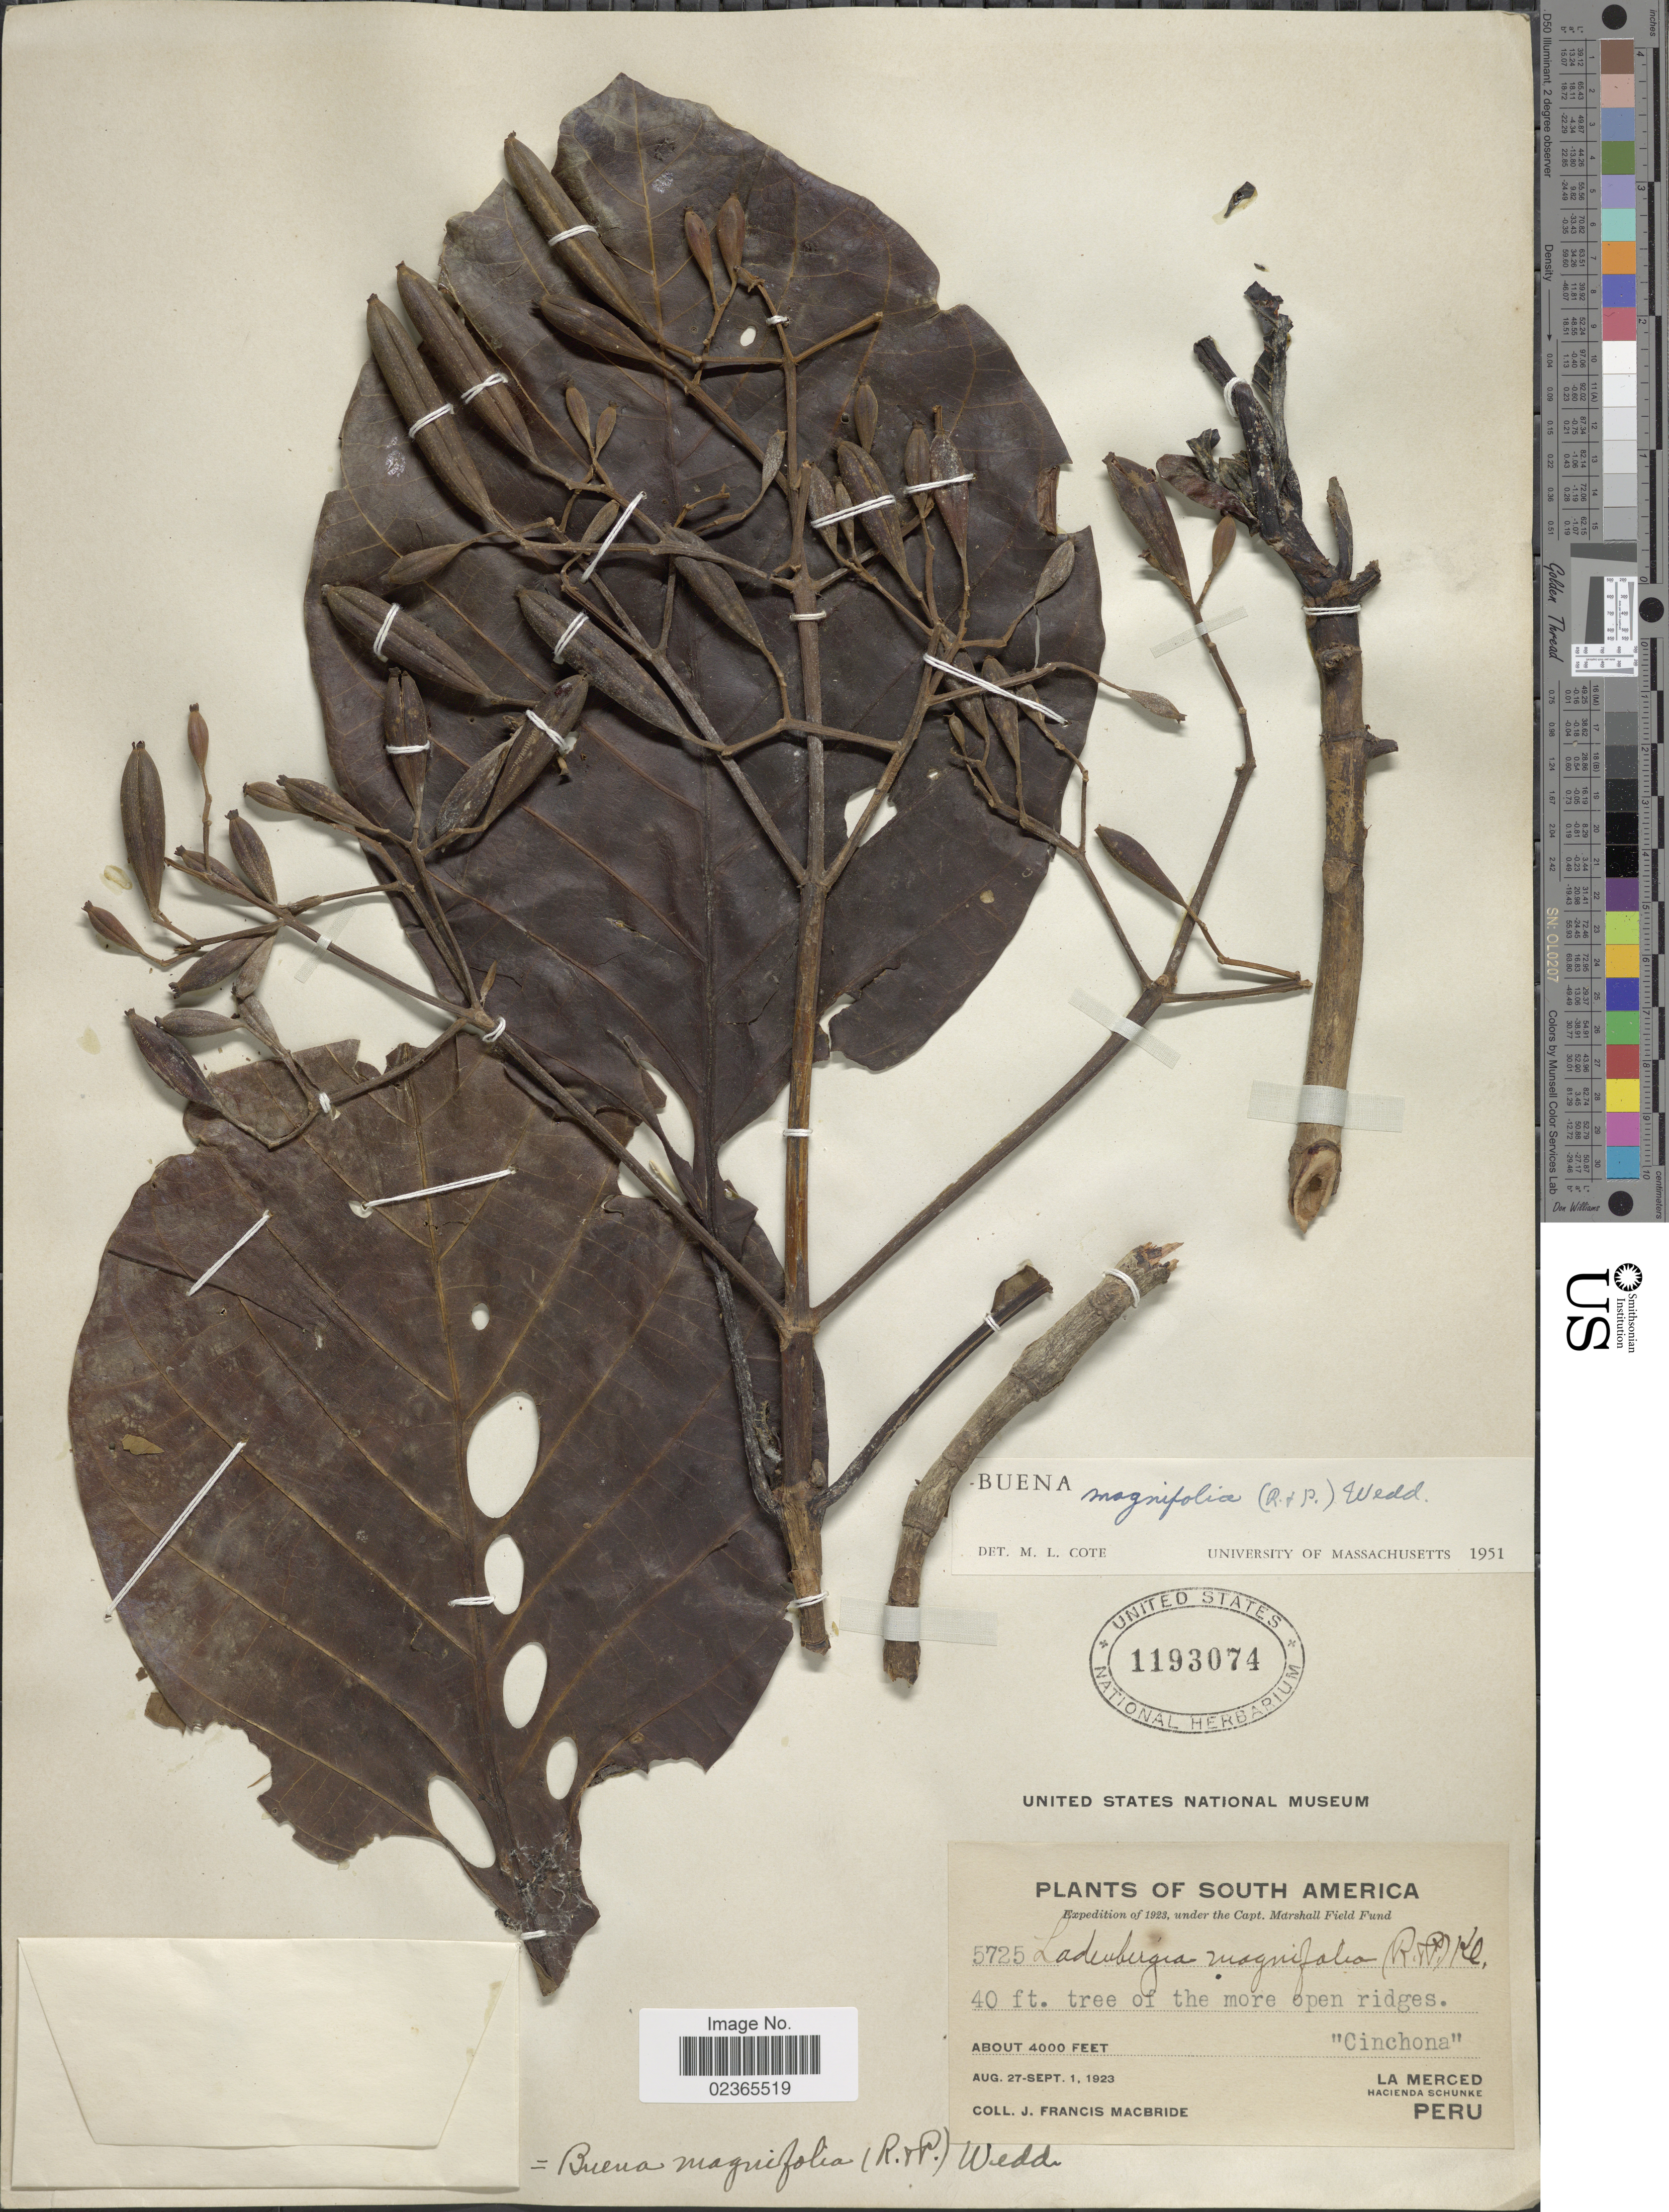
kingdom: Plantae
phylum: Tracheophyta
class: Magnoliopsida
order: Gentianales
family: Rubiaceae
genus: Ladenbergia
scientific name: Ladenbergia oblongifolia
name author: (Mutis) L. Andersson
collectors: J. F. Macbride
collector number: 5725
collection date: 1923-08-27/1923-09-01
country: Peru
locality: La Merced, Hacienda Schunke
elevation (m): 1219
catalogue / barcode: US 1193074